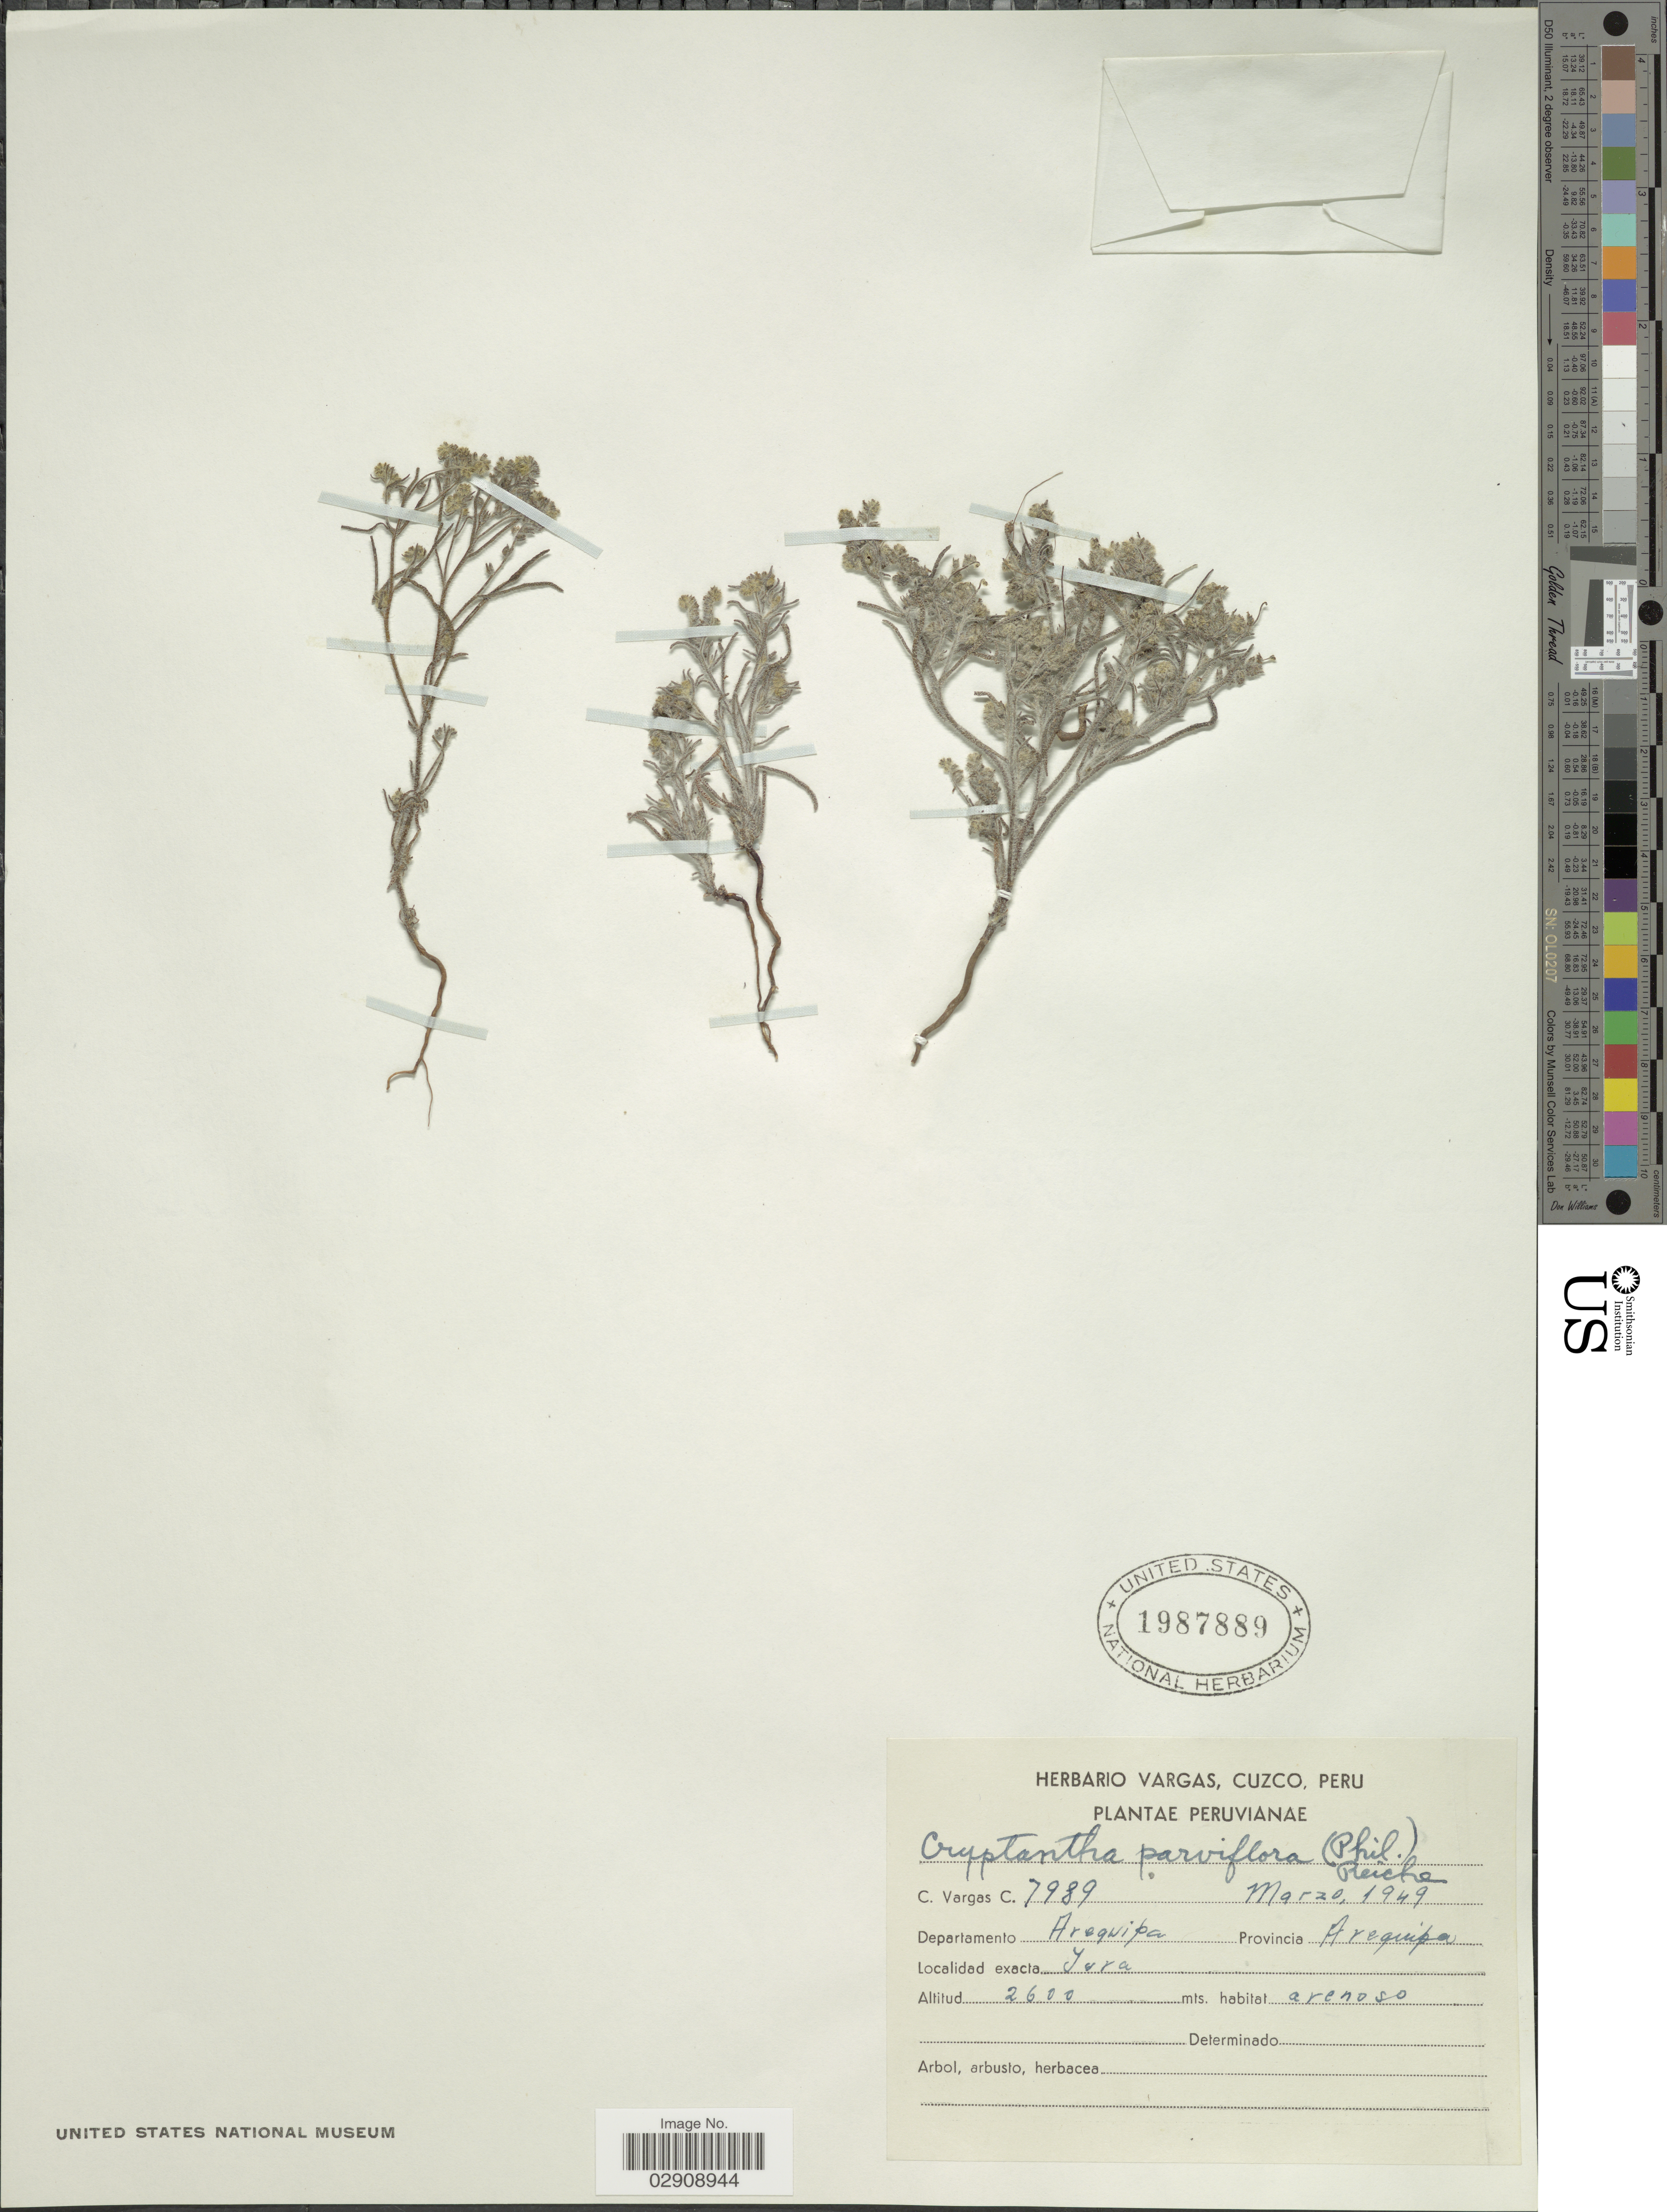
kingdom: Plantae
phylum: Tracheophyta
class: Magnoliopsida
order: Boraginales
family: Boraginaceae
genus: Johnstonella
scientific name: Johnstonella parviflora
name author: (Phil.) Hasenstab & M.G. Simpson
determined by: Moroni, Pablo, (SI), Instituto de Botanica Darwinion (ARGENTINA)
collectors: C. Vargas Calderón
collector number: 7989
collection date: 1949-03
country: Peru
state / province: Arequipa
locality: Yura. Departamento Arequipa. Provincia Arequipa. Peru.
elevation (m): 2600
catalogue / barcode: US 1987889